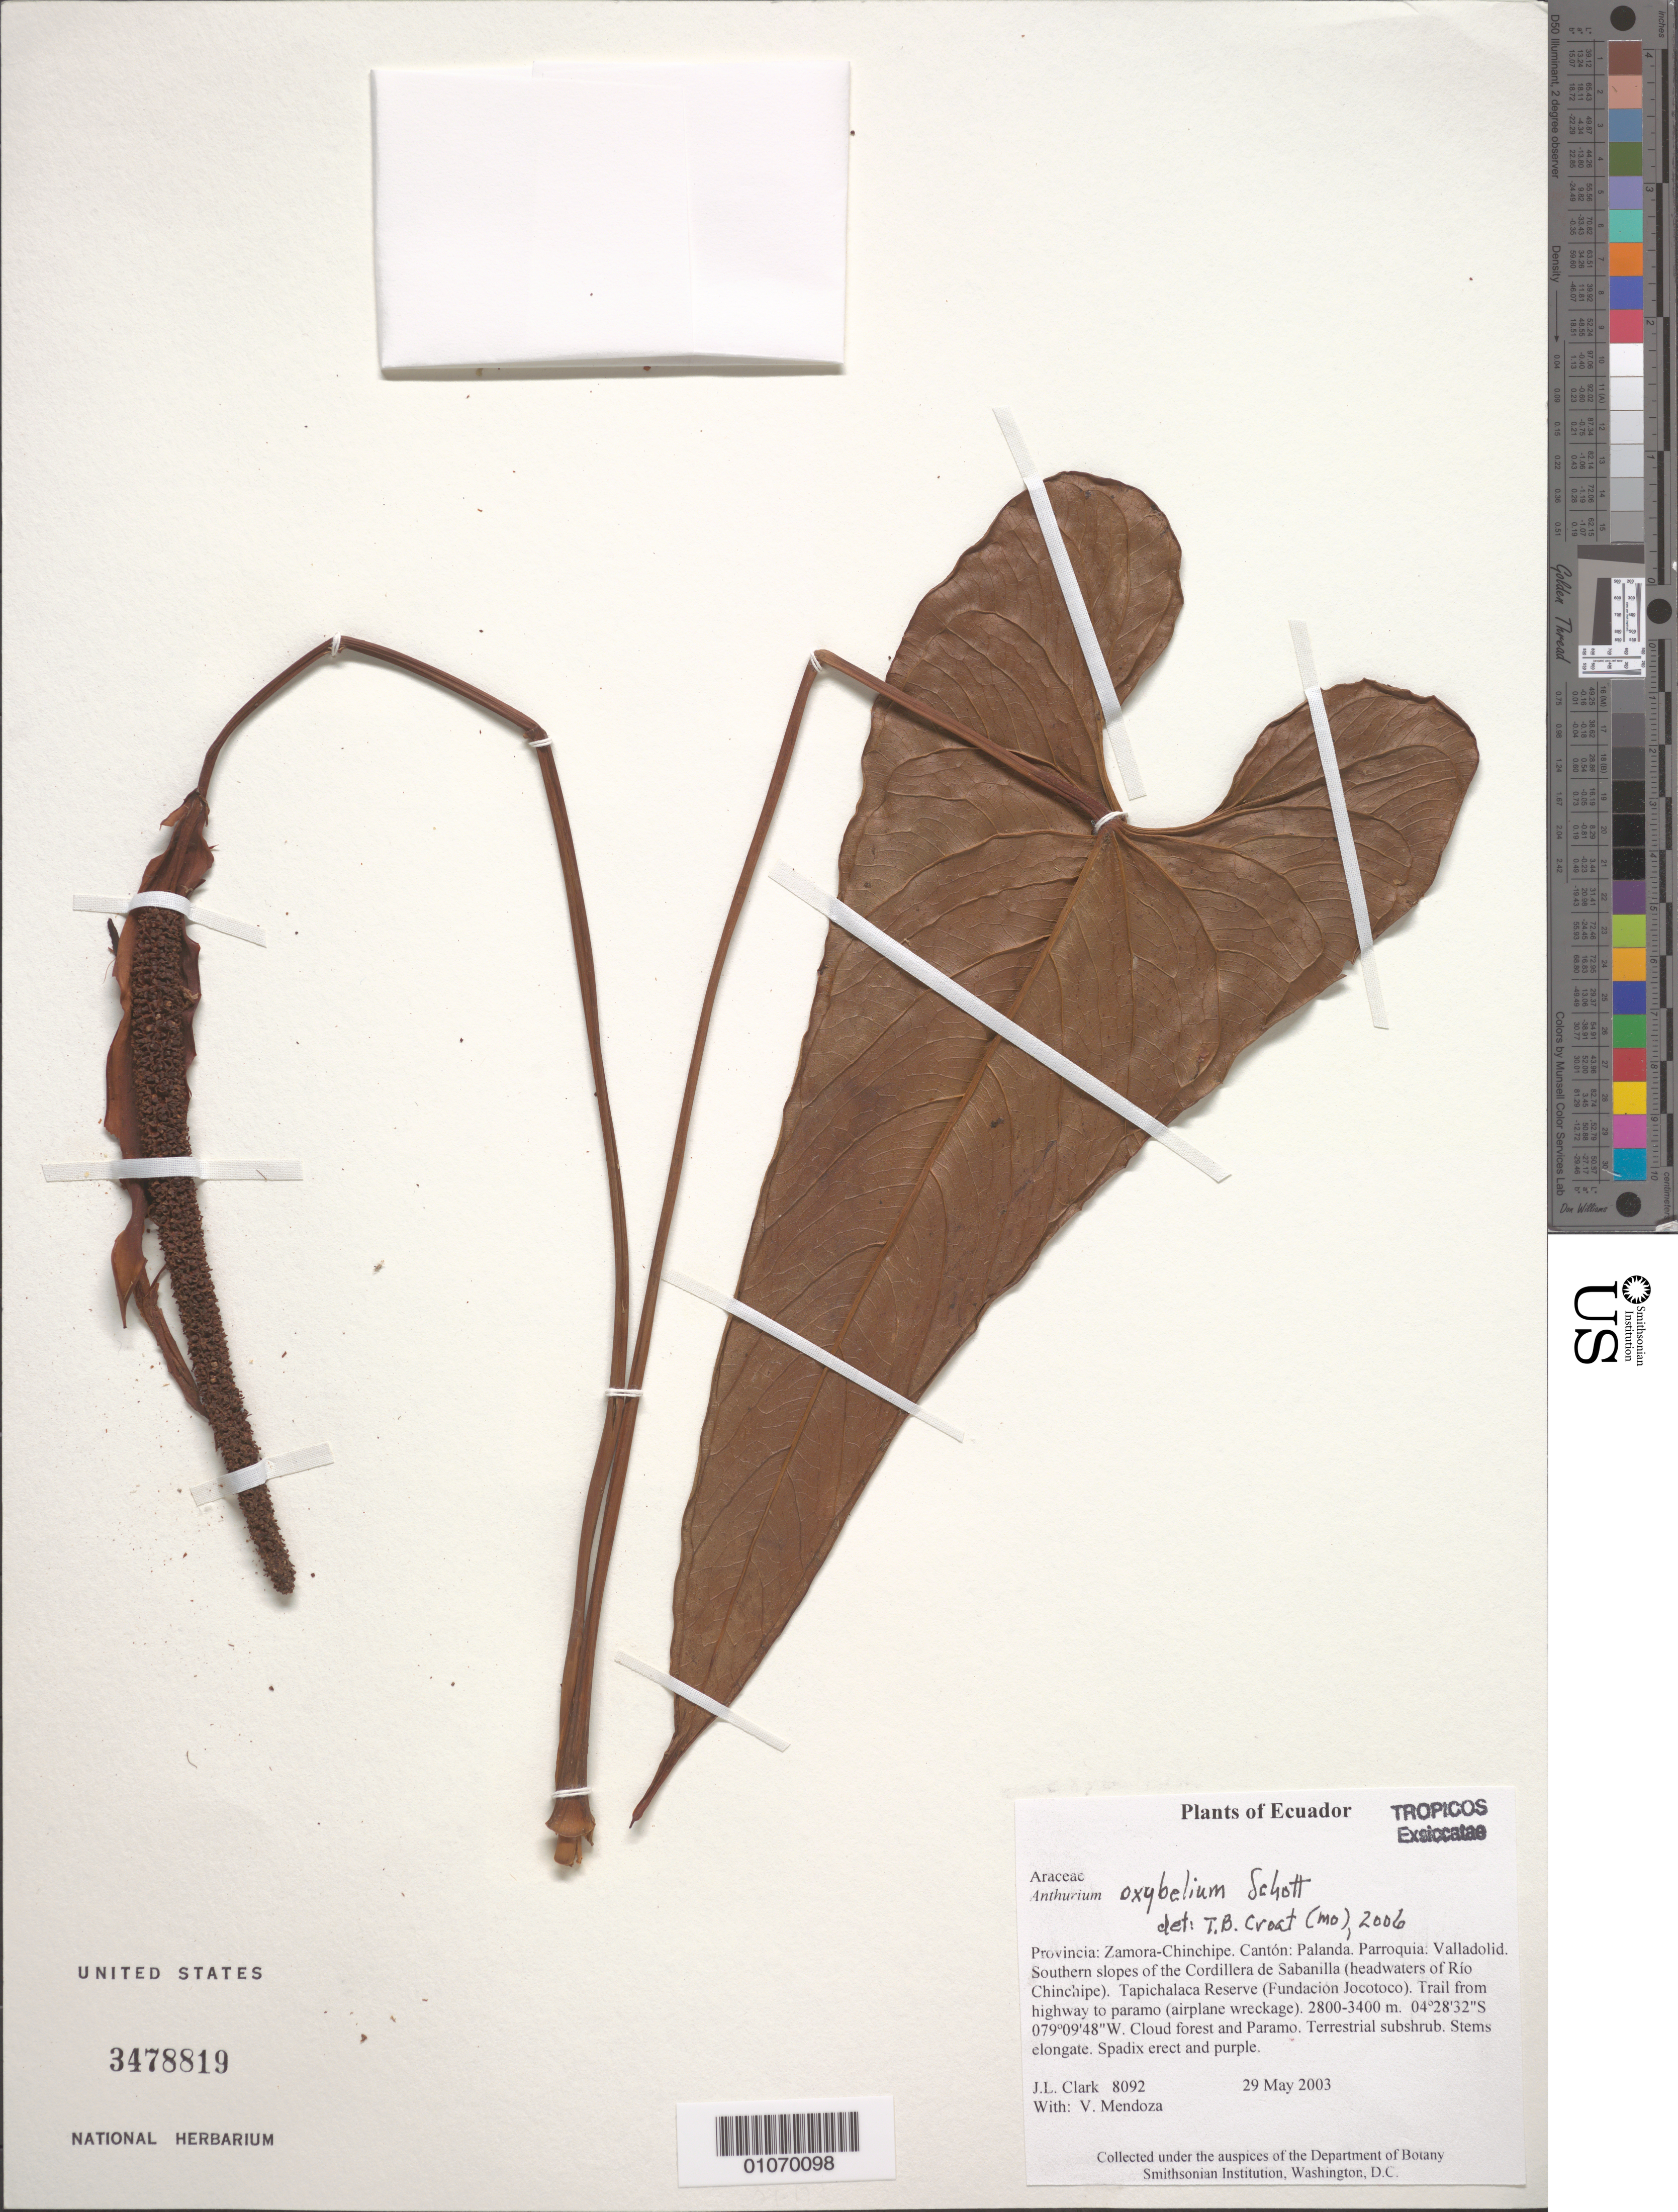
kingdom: Plantae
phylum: Tracheophyta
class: Liliopsida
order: Alismatales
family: Araceae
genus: Anthurium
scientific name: Anthurium oxybelium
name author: Schott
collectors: J. L. Clark & V. Mendoza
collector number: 8092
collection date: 2003-05-29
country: Ecuador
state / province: Zamora-Chinchipe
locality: Cantón: Palanda. Parroquia: Valladolid. Southern slopes of the Cordillera de Sabanilla (headwaters of Río Chinchipe). Tapichalaca Reserve (Fundación Jocotoco). Trail from highway to paramo (airplane wreckage).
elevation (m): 2800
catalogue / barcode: US 3478819